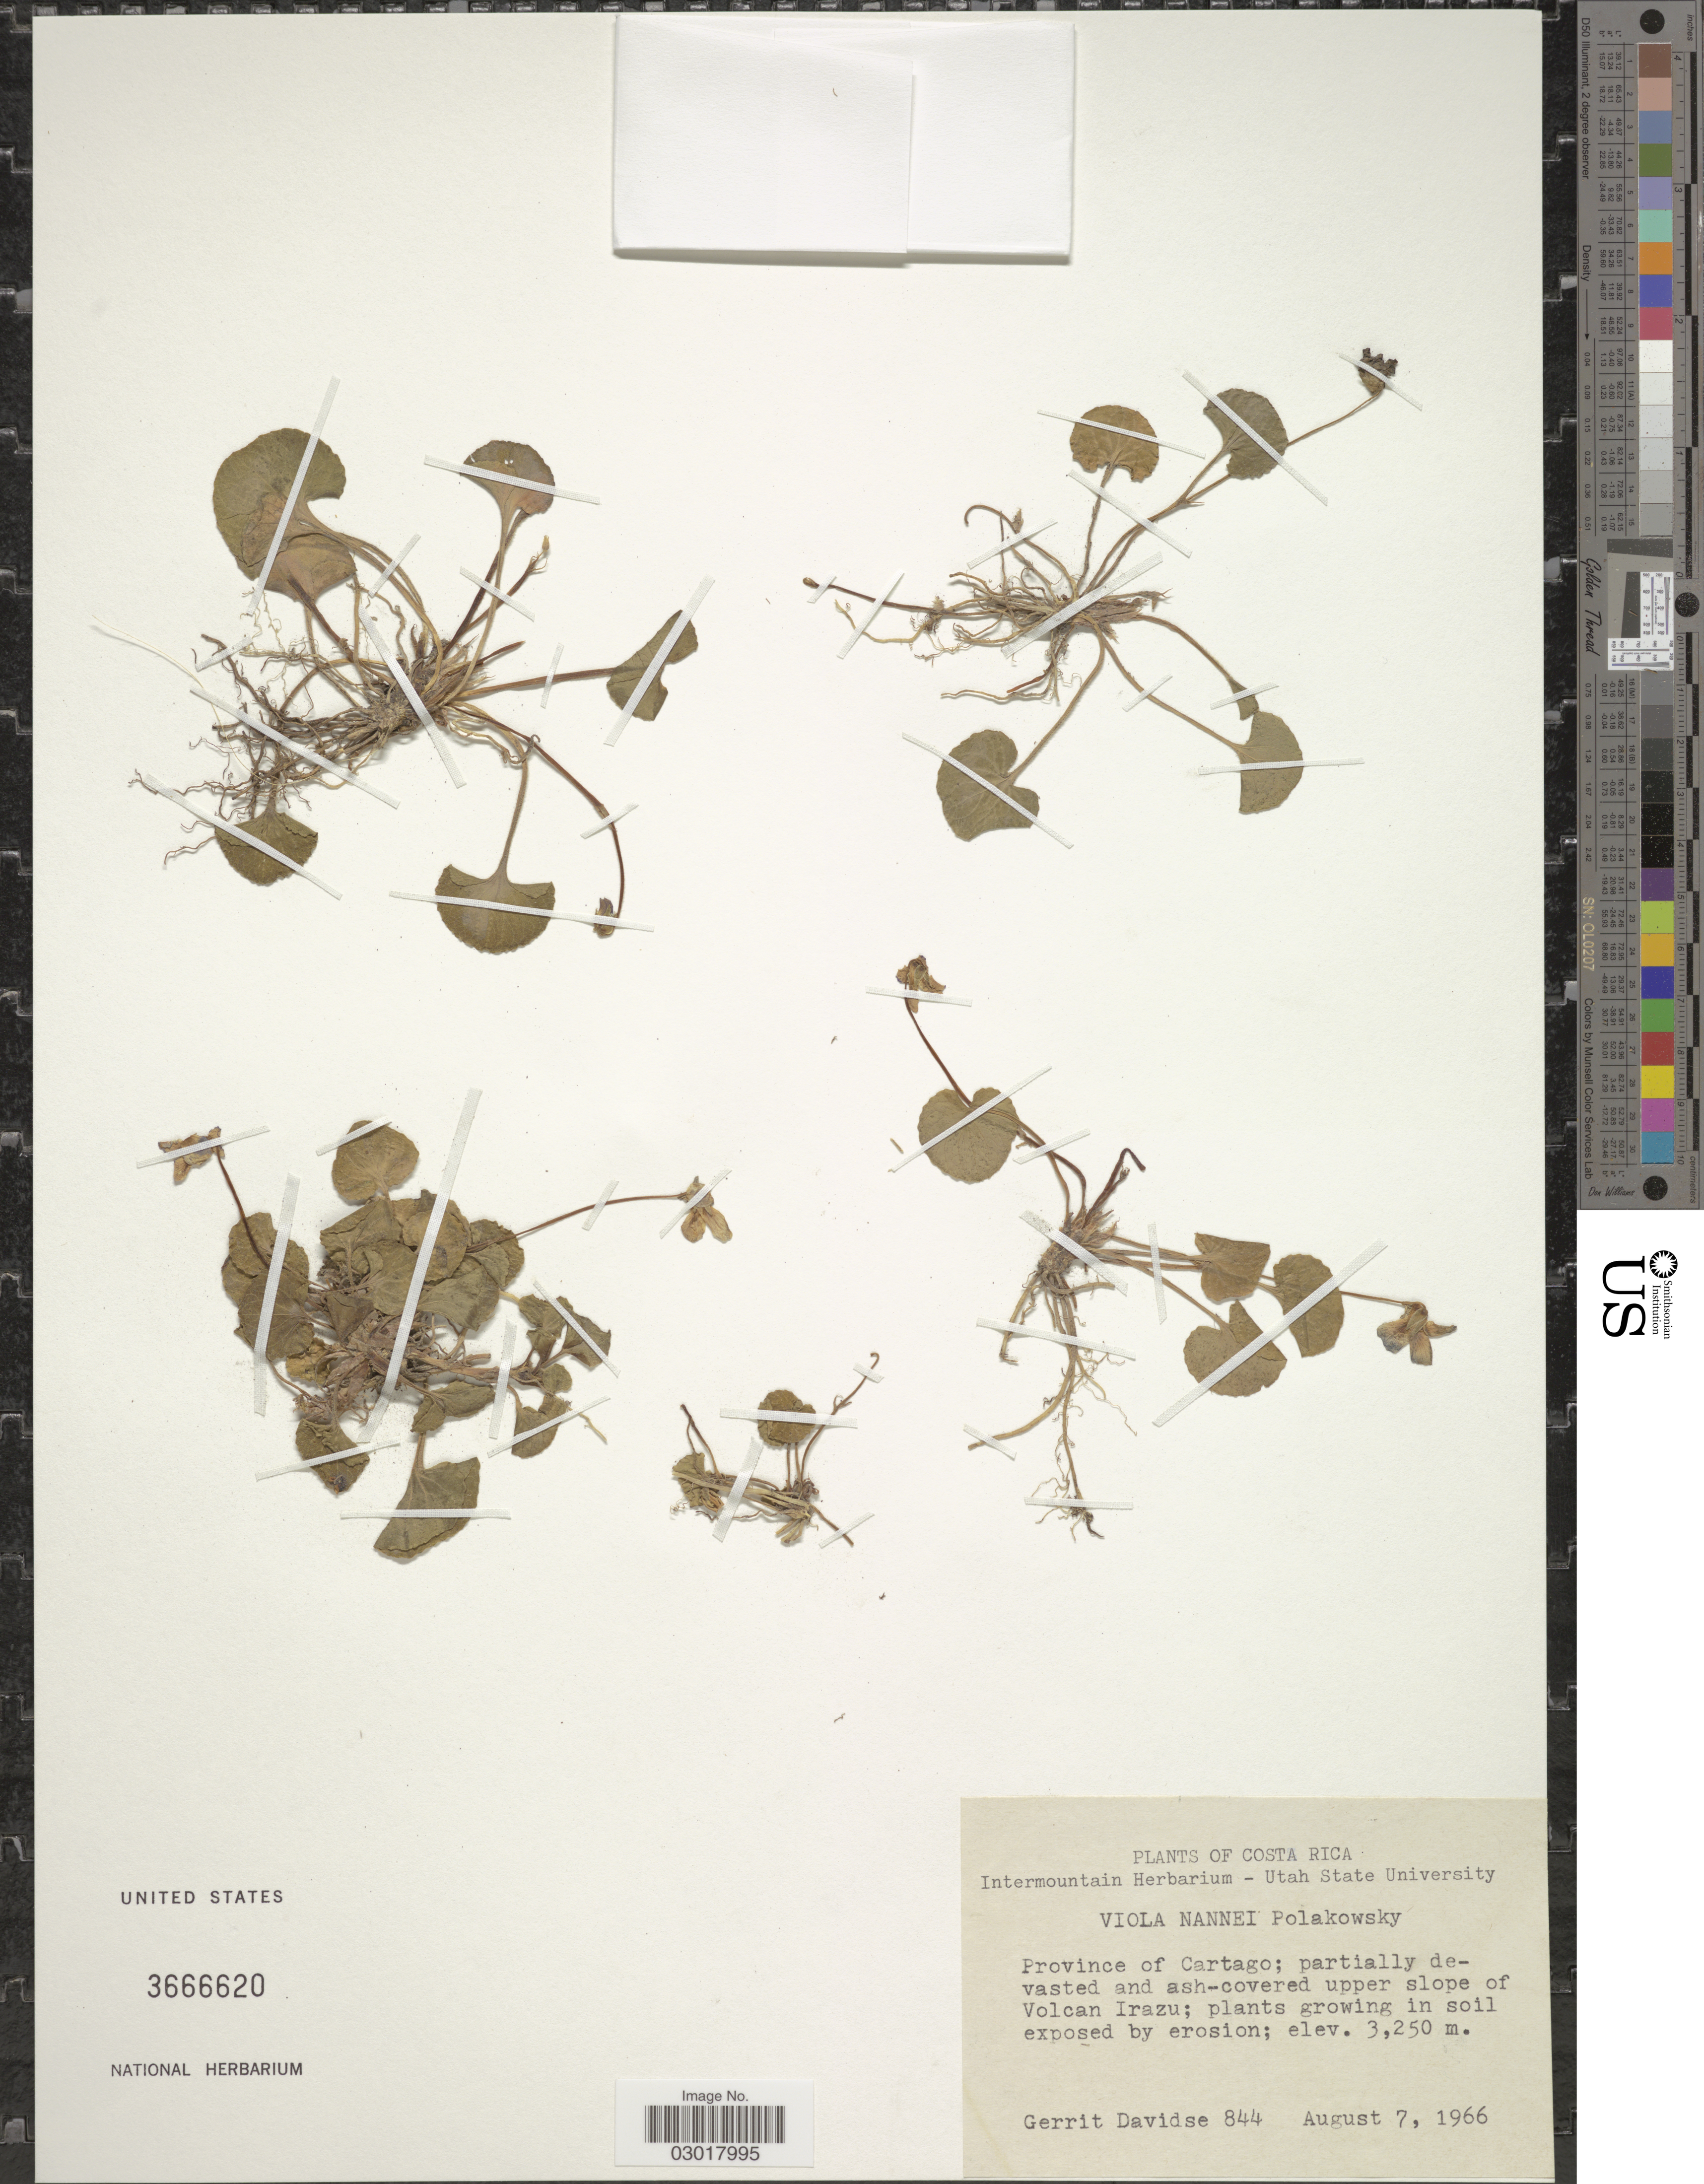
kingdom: Plantae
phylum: Tracheophyta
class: Magnoliopsida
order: Malpighiales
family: Violaceae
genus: Viola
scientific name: Viola nannei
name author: Polák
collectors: G. Davidse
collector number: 844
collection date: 1966-08-07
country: Costa Rica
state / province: Cartago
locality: Ash-covered upper slope of Volcan Irazu.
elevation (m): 3250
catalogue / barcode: US 3666620